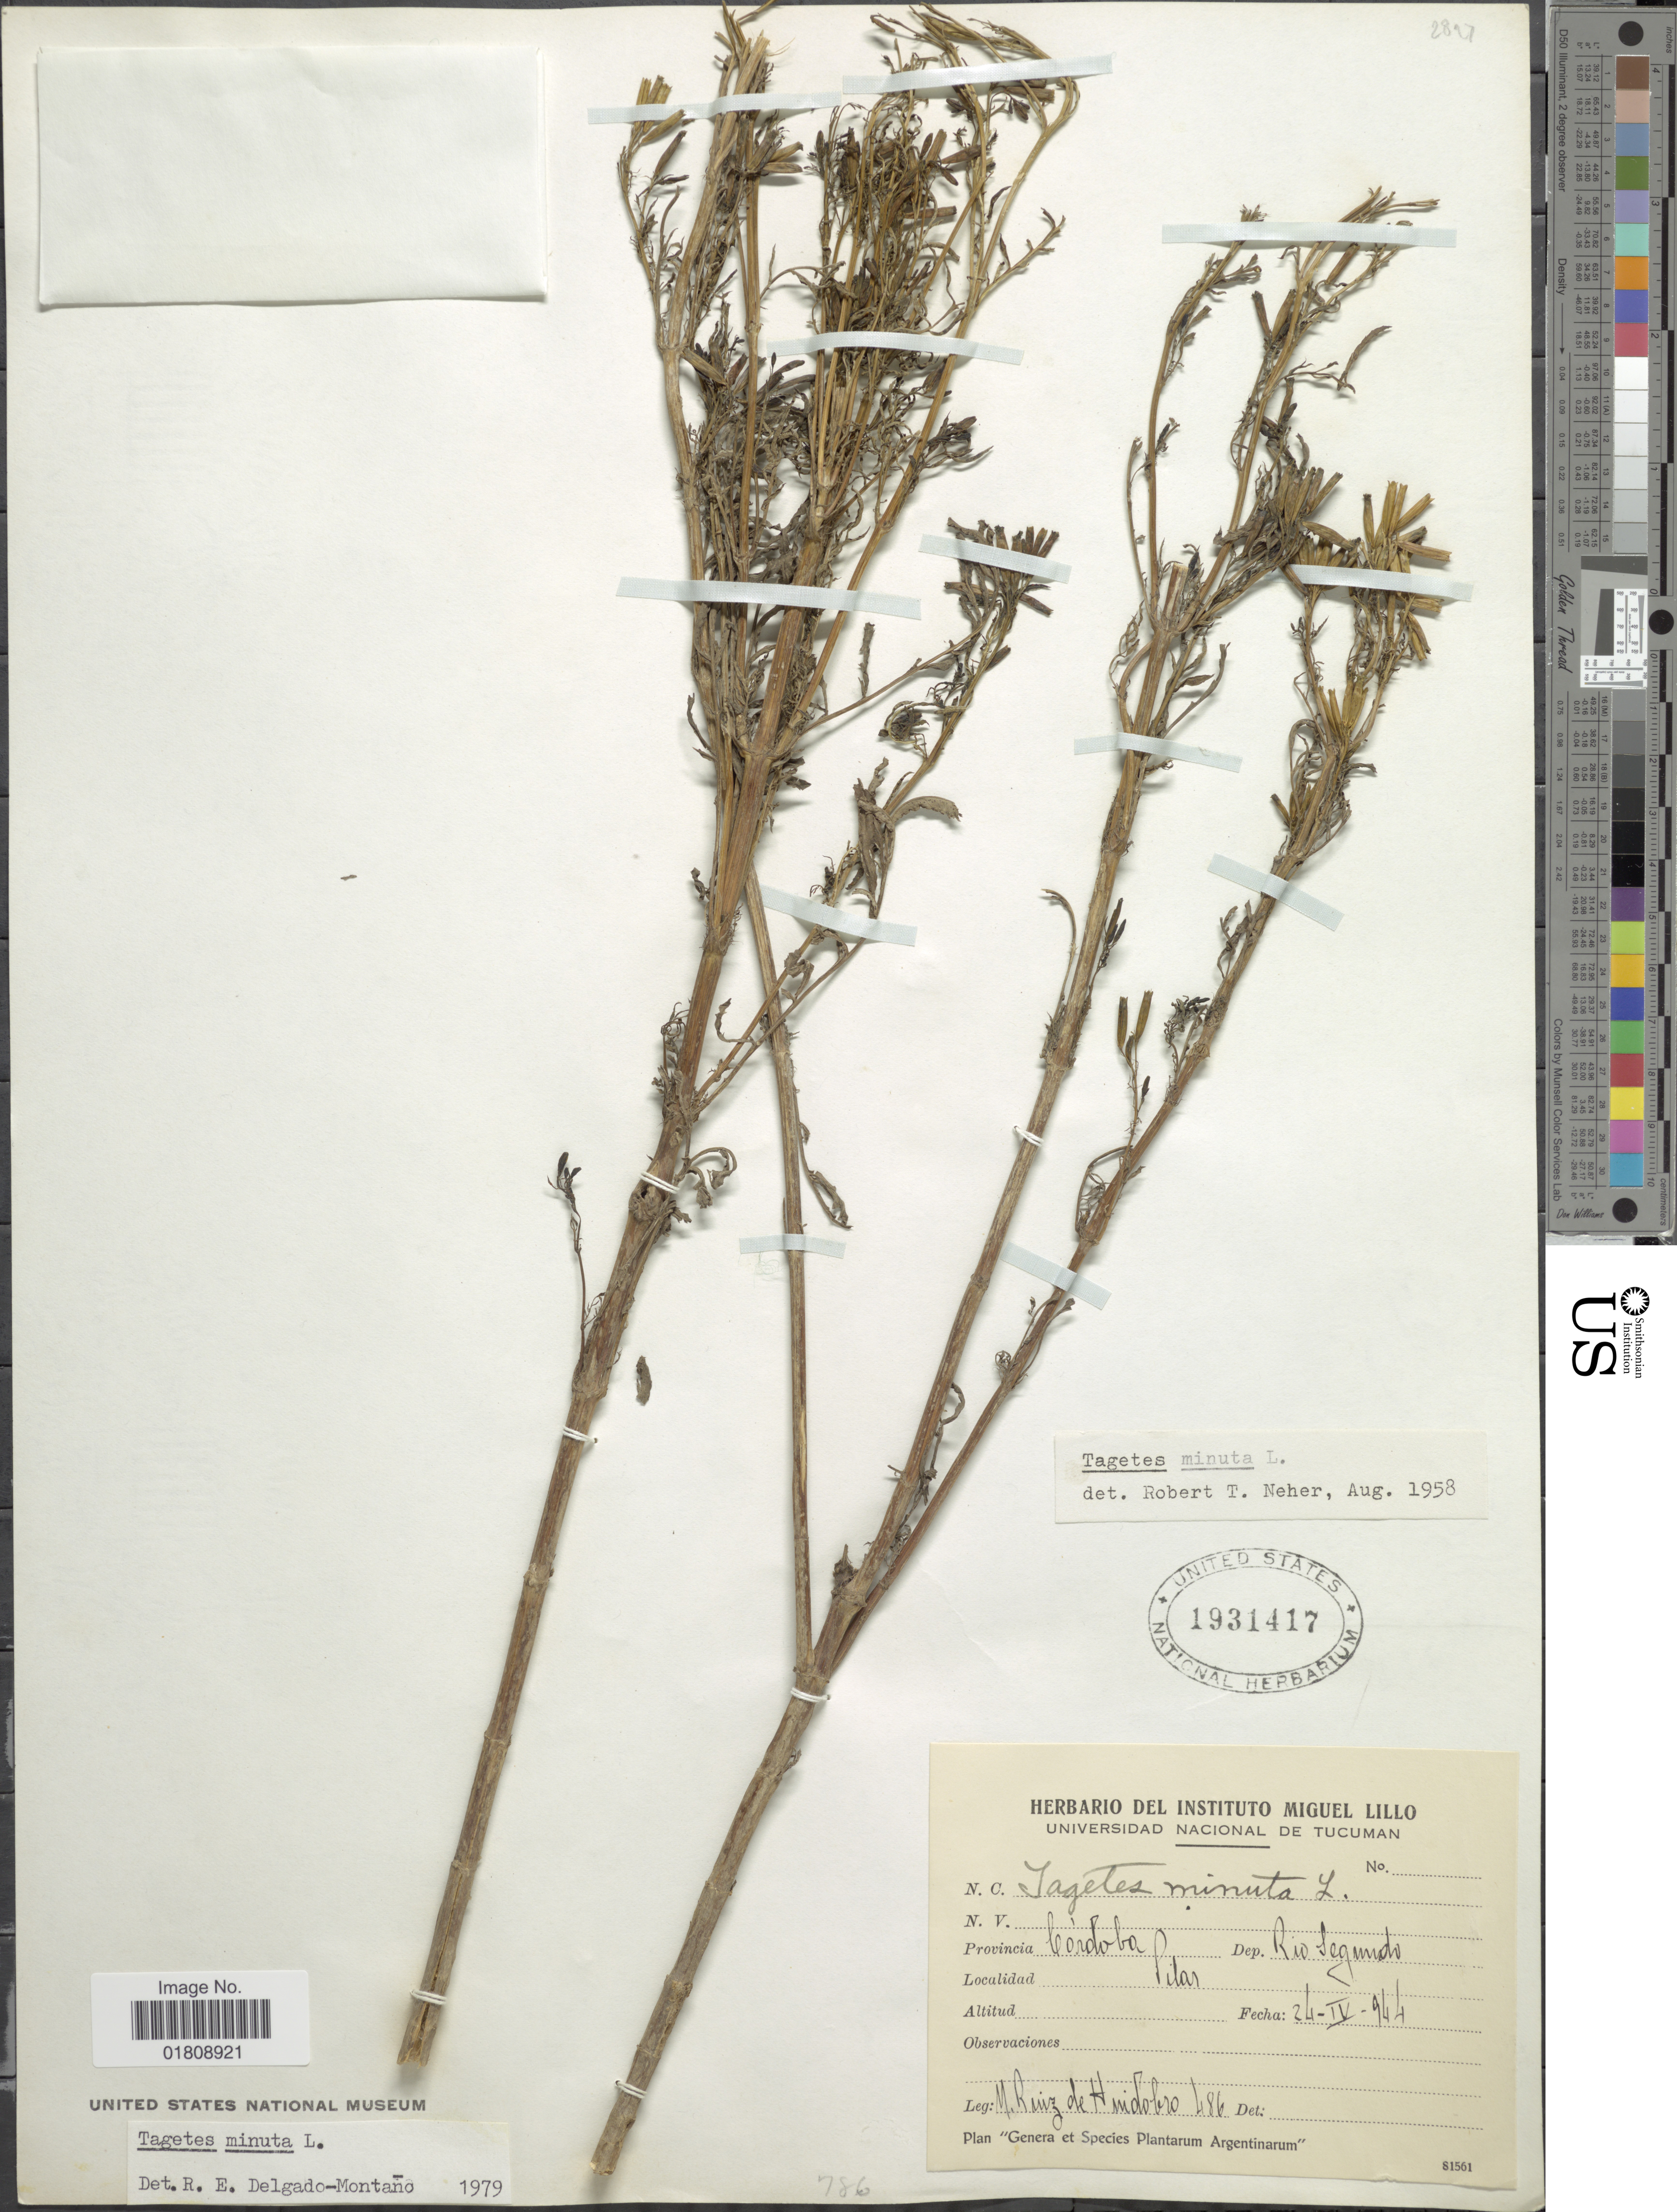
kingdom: Plantae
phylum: Tracheophyta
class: Magnoliopsida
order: Asterales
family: Asteraceae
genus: Tagetes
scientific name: Tagetes minuta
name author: L.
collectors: M. Ruiz Huidobro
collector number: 486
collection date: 1944-04-24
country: Colombia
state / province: Córdoba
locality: Dep. Rio Segundo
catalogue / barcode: US 1931417